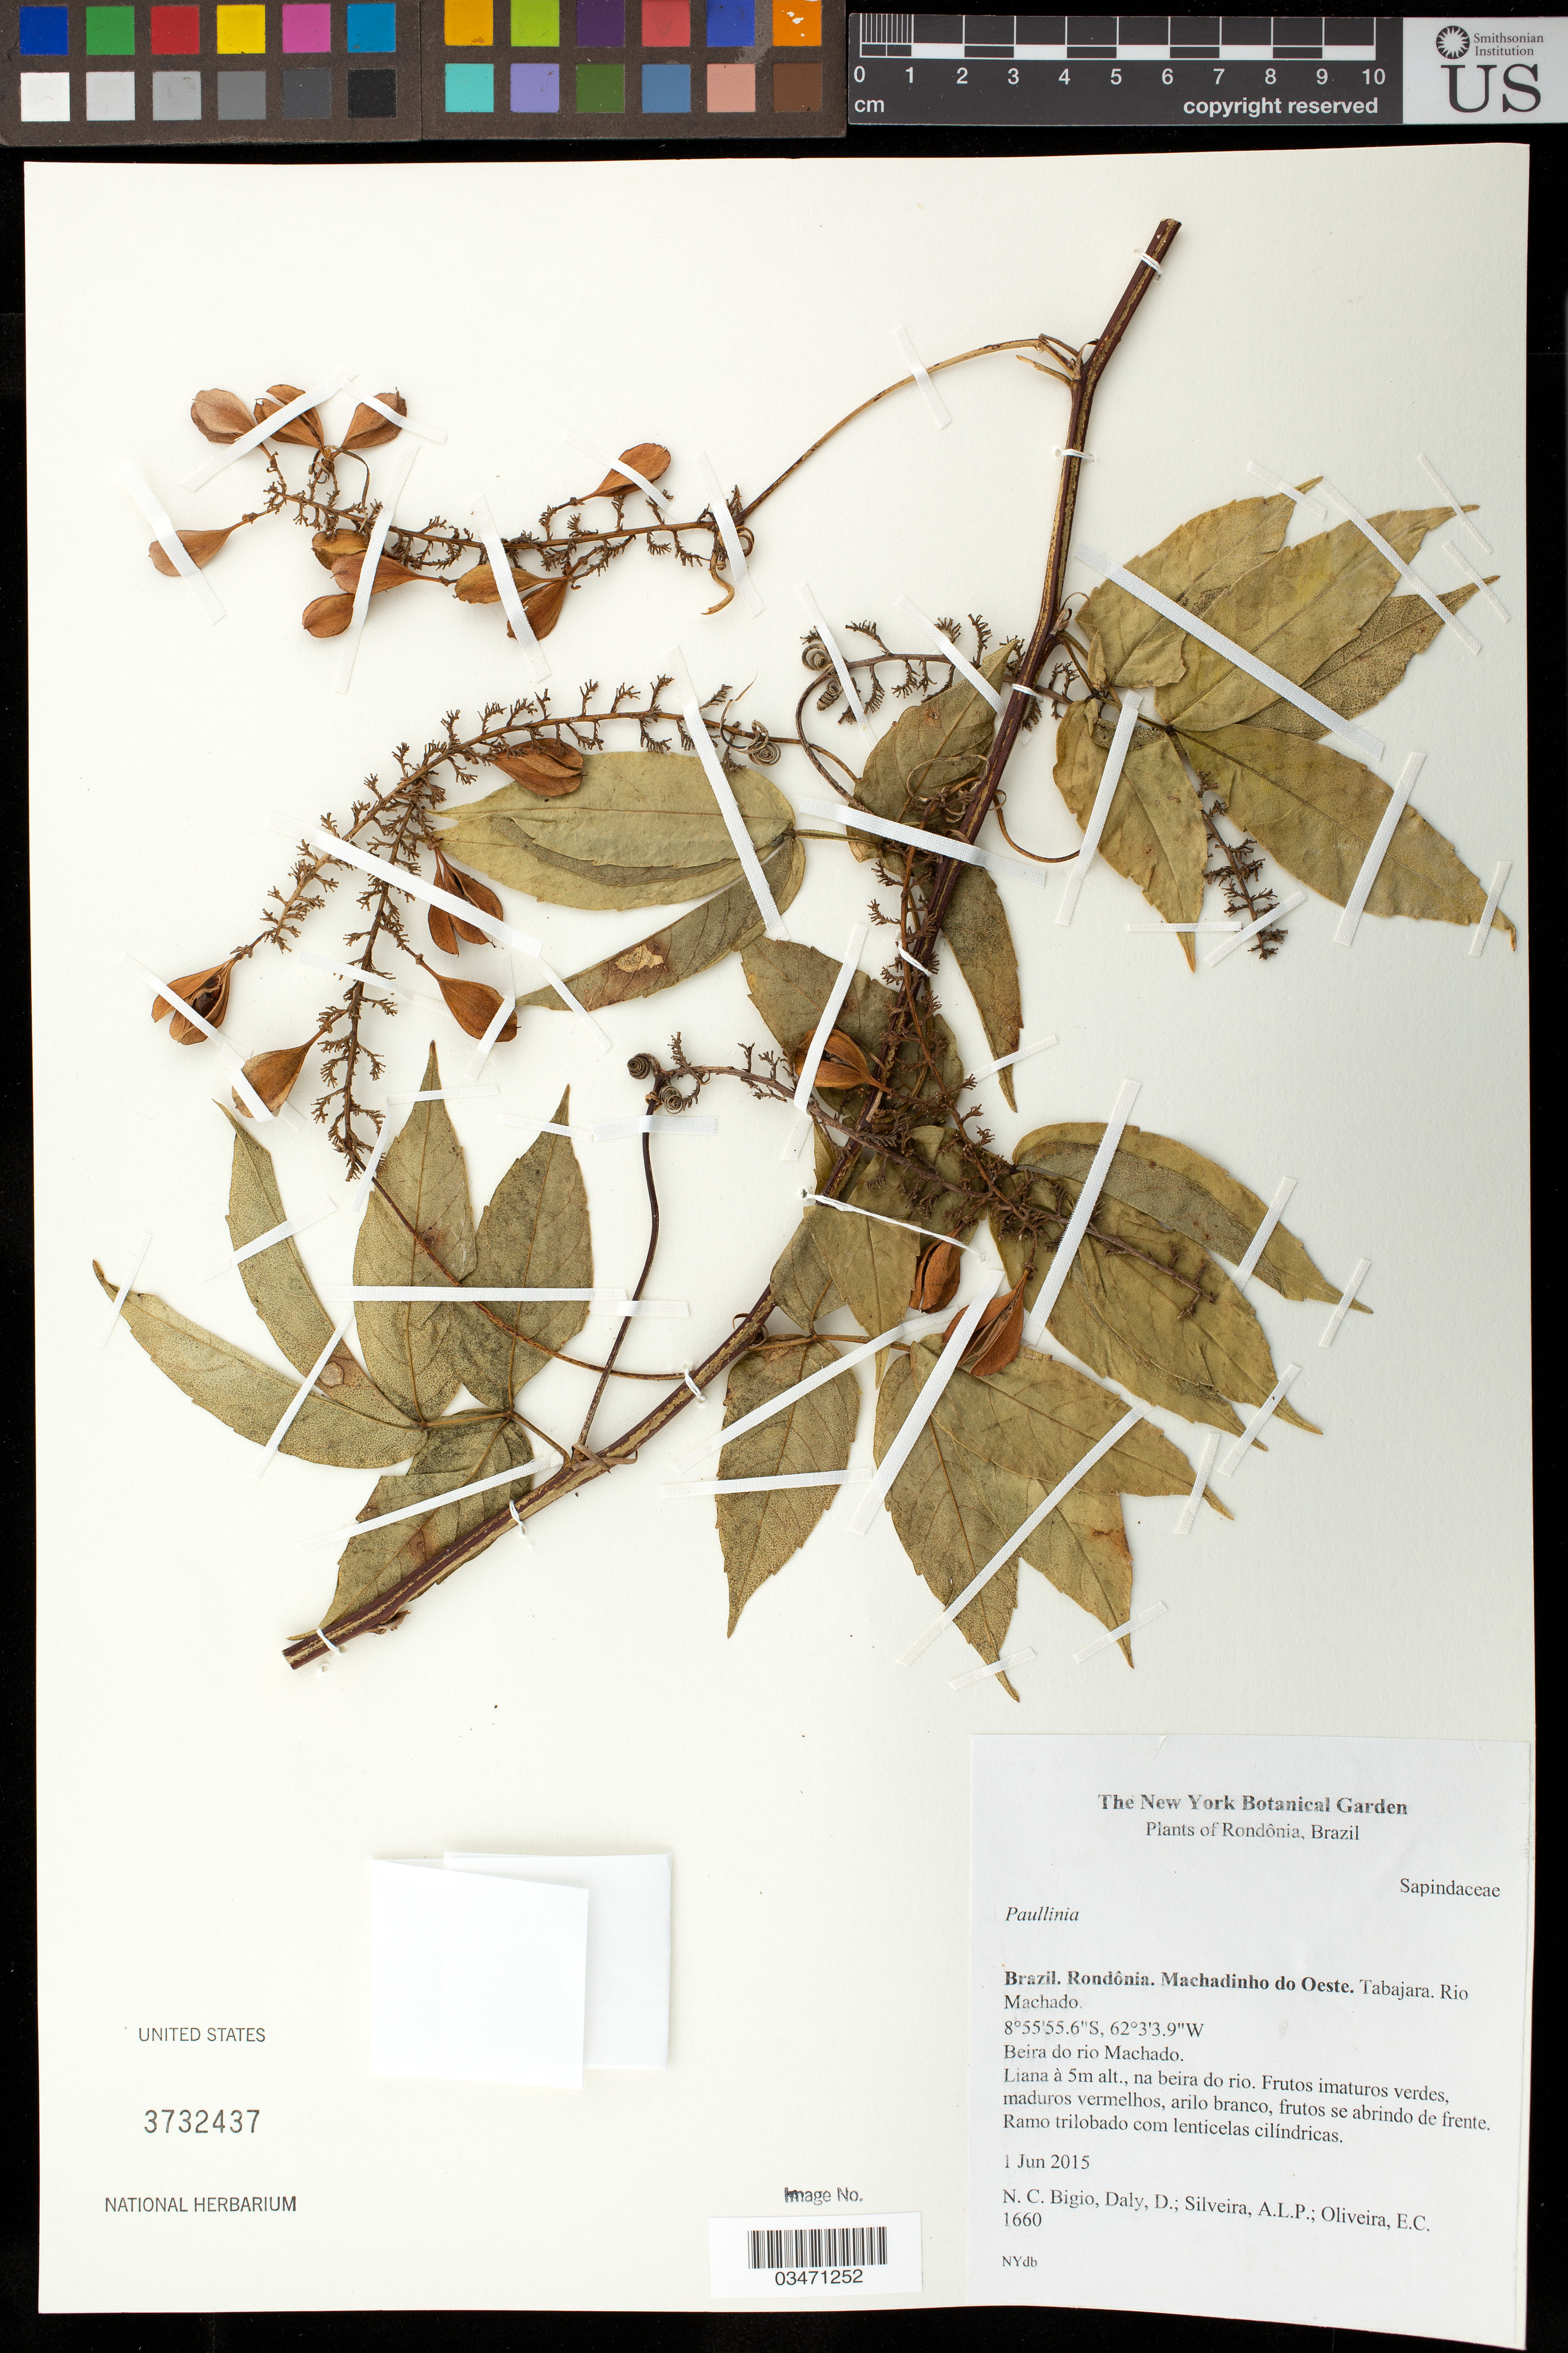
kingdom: Plantae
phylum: Tracheophyta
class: Magnoliopsida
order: Sapindales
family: Sapindaceae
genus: Paullinia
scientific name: Paullinia sp.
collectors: N. C. Bigio, D. Daly, -. Silveira & E. Oliveira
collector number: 1660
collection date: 2015-06-01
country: Brazil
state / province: Rondônia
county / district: Machadinho do Oeste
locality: Tabajara, Rio Machado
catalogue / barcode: US 3732437